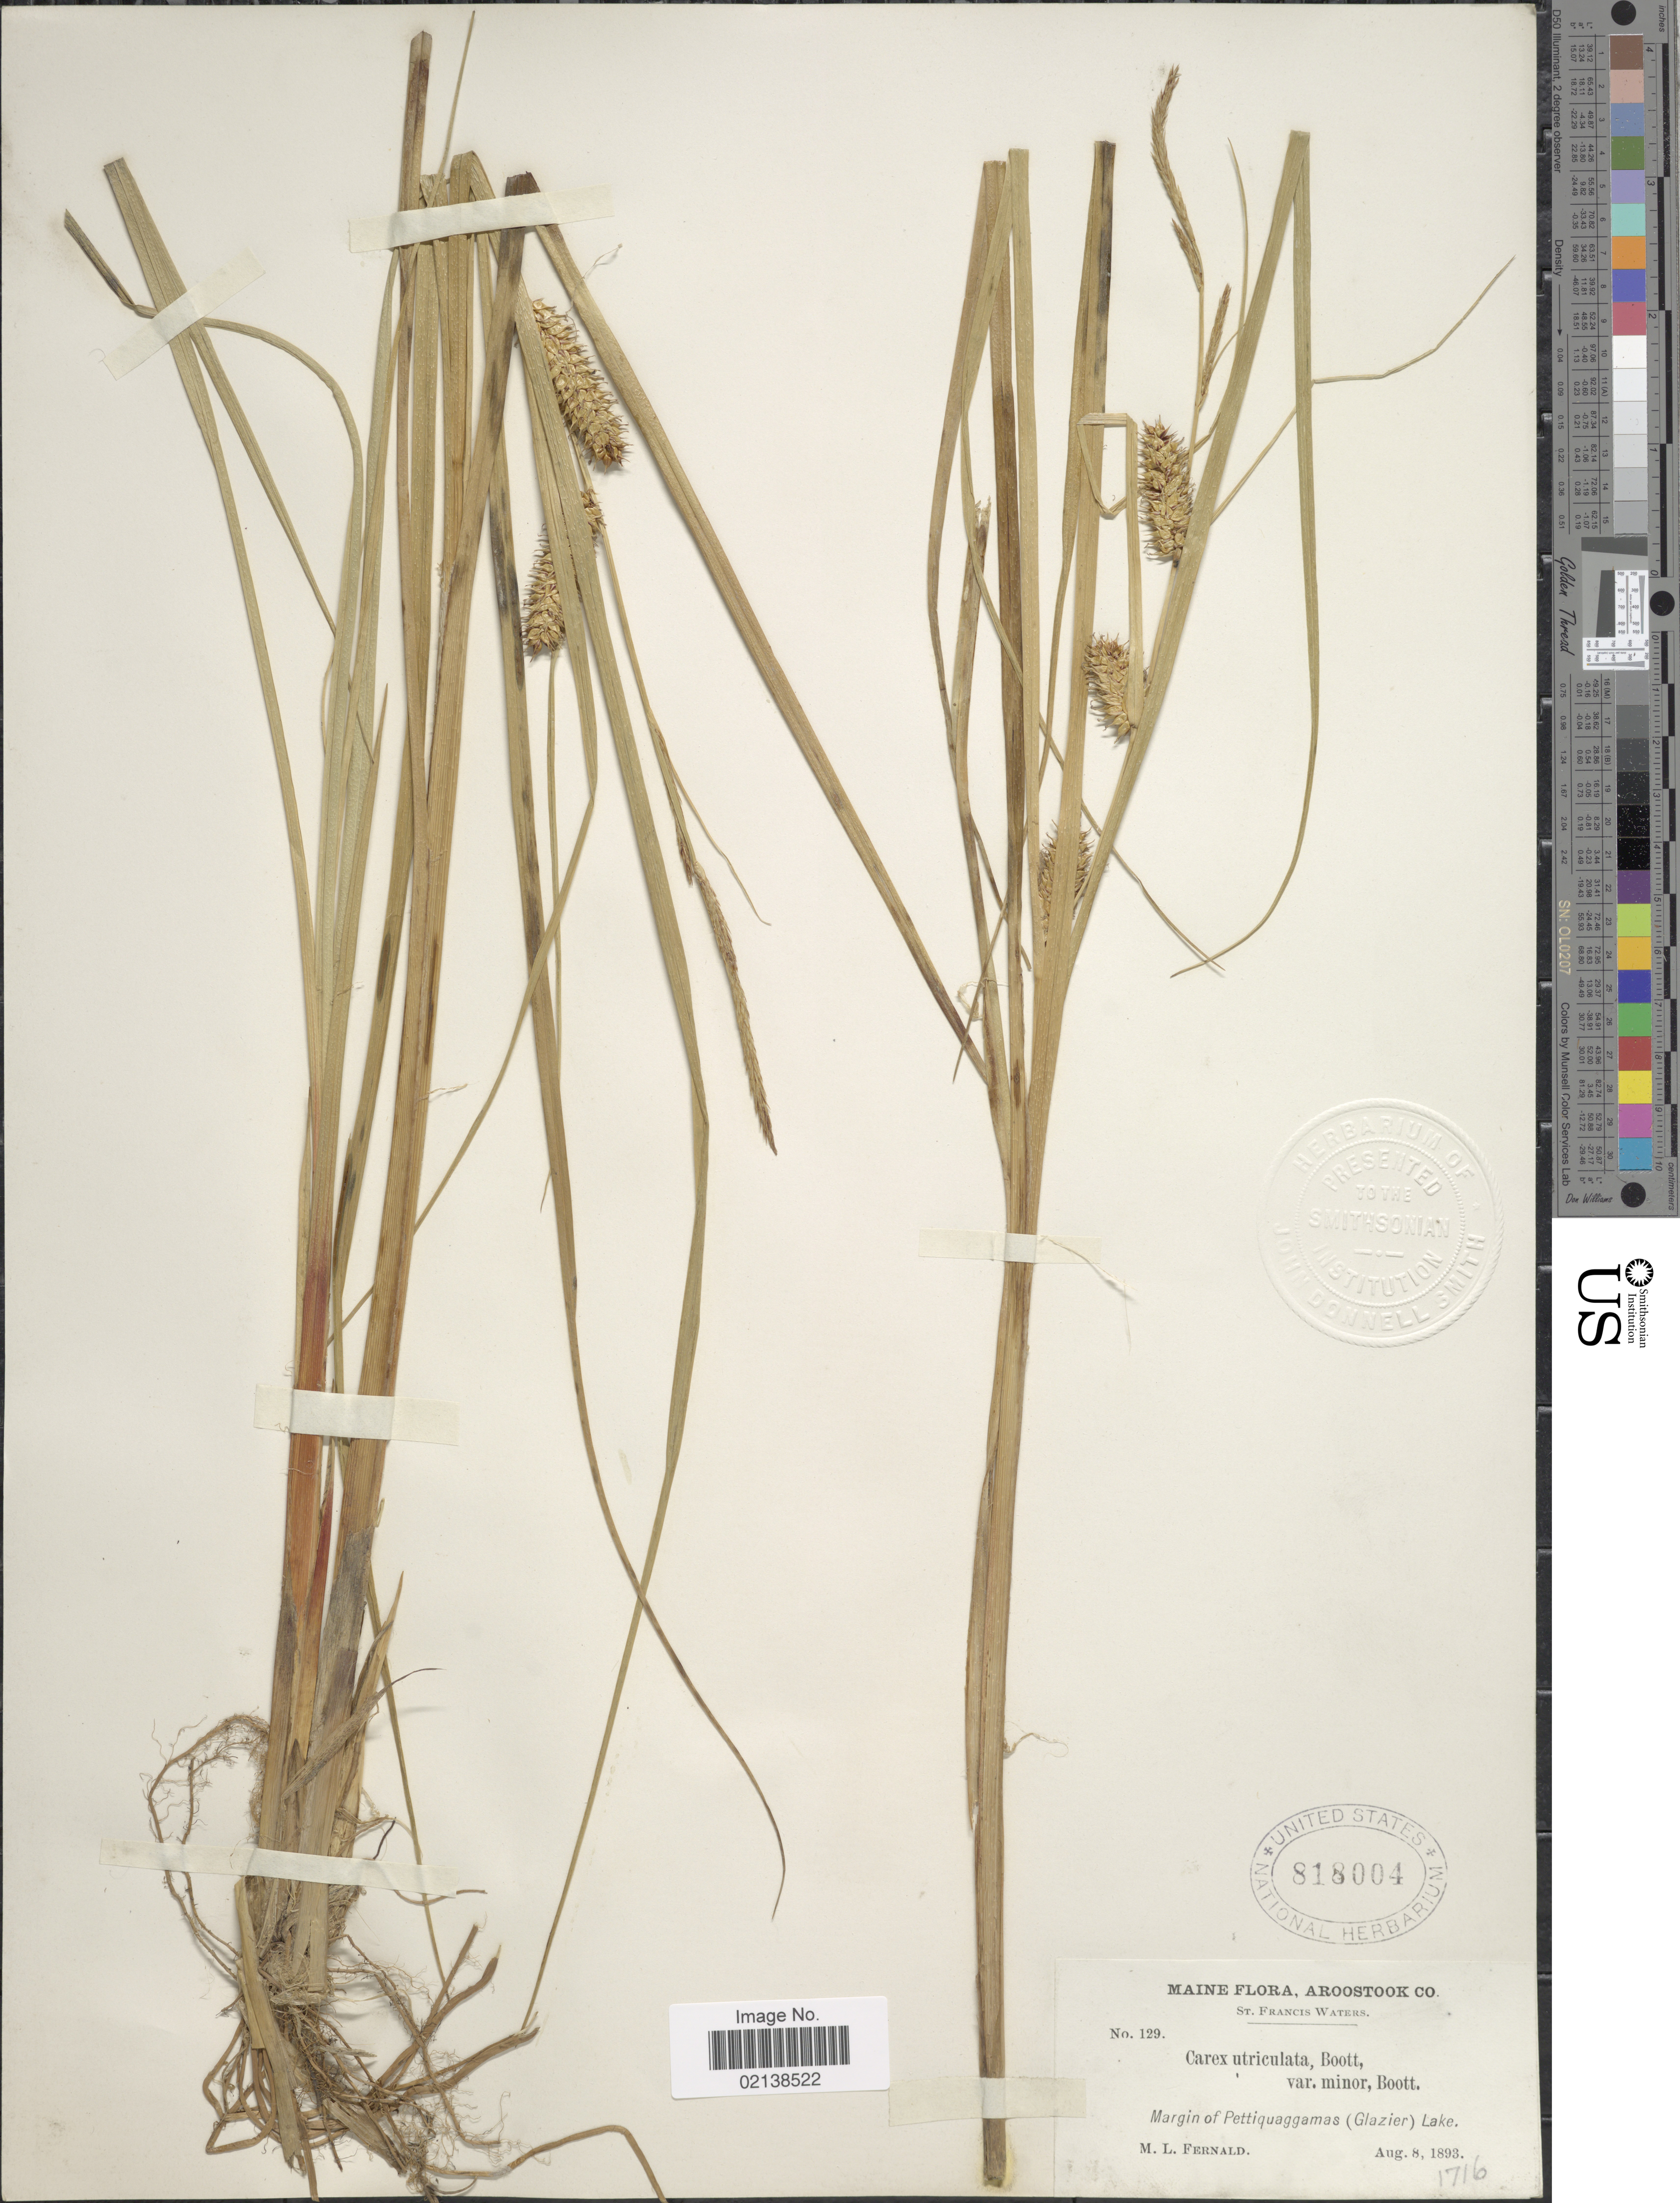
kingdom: Plantae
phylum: Tracheophyta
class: Liliopsida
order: Poales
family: Cyperaceae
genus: Carex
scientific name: Carex utriculata var. minor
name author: Boott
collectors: M. L. Fernald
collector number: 129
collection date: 1893-08-08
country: United States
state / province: Maine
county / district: Aroostook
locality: St. Francis Waters, Margin of Pettiquaggamas (Glazier) Lake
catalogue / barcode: US 818004